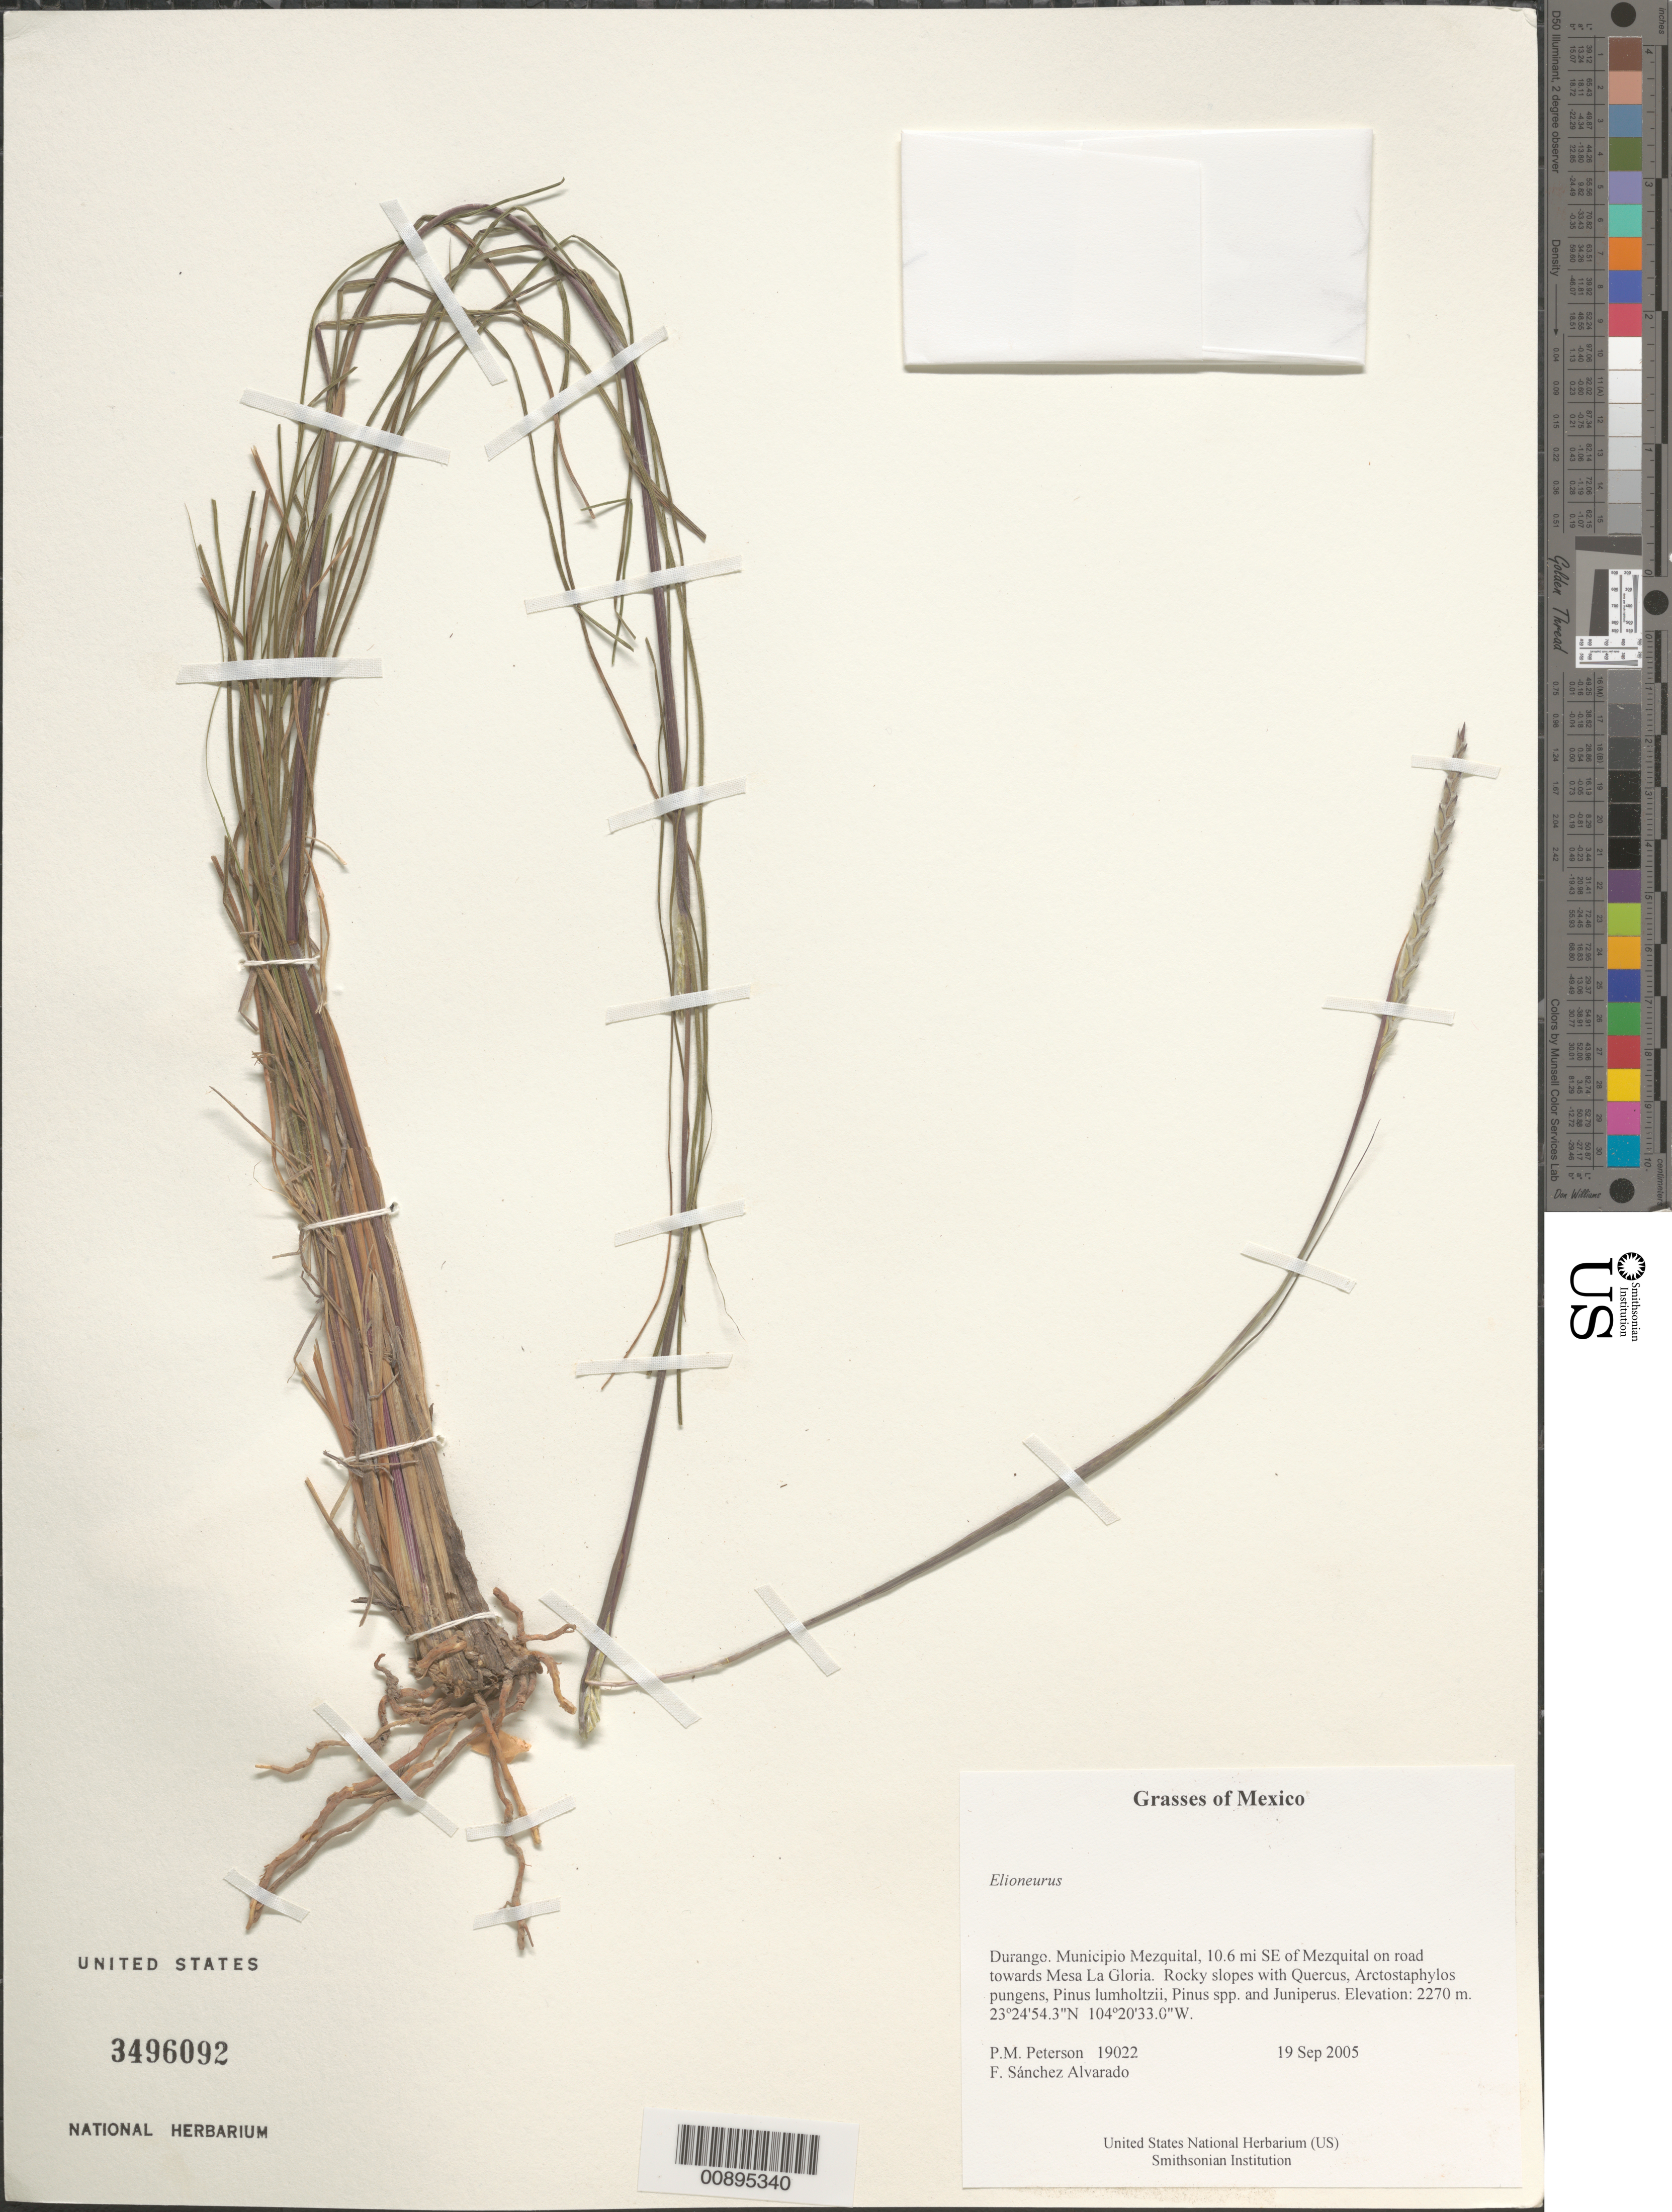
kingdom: Plantae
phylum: Tracheophyta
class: Liliopsida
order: Poales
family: Poaceae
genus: Elionurus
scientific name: Elionurus sp.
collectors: P. M. Peterson & F. Sánchez Alvarado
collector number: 19022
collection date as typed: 19 Sep 2005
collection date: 2005-09-19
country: Mexico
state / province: Durango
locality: Municipio Mezquital, 10.6 mi SE of Mezquital on road towards Mesa La Gloria. Rocky slopes with Quercus, Arctostaphylos pungens, Pinus lumholtzii, Pinus spp. and Juniperus.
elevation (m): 2270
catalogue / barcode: US 3496092